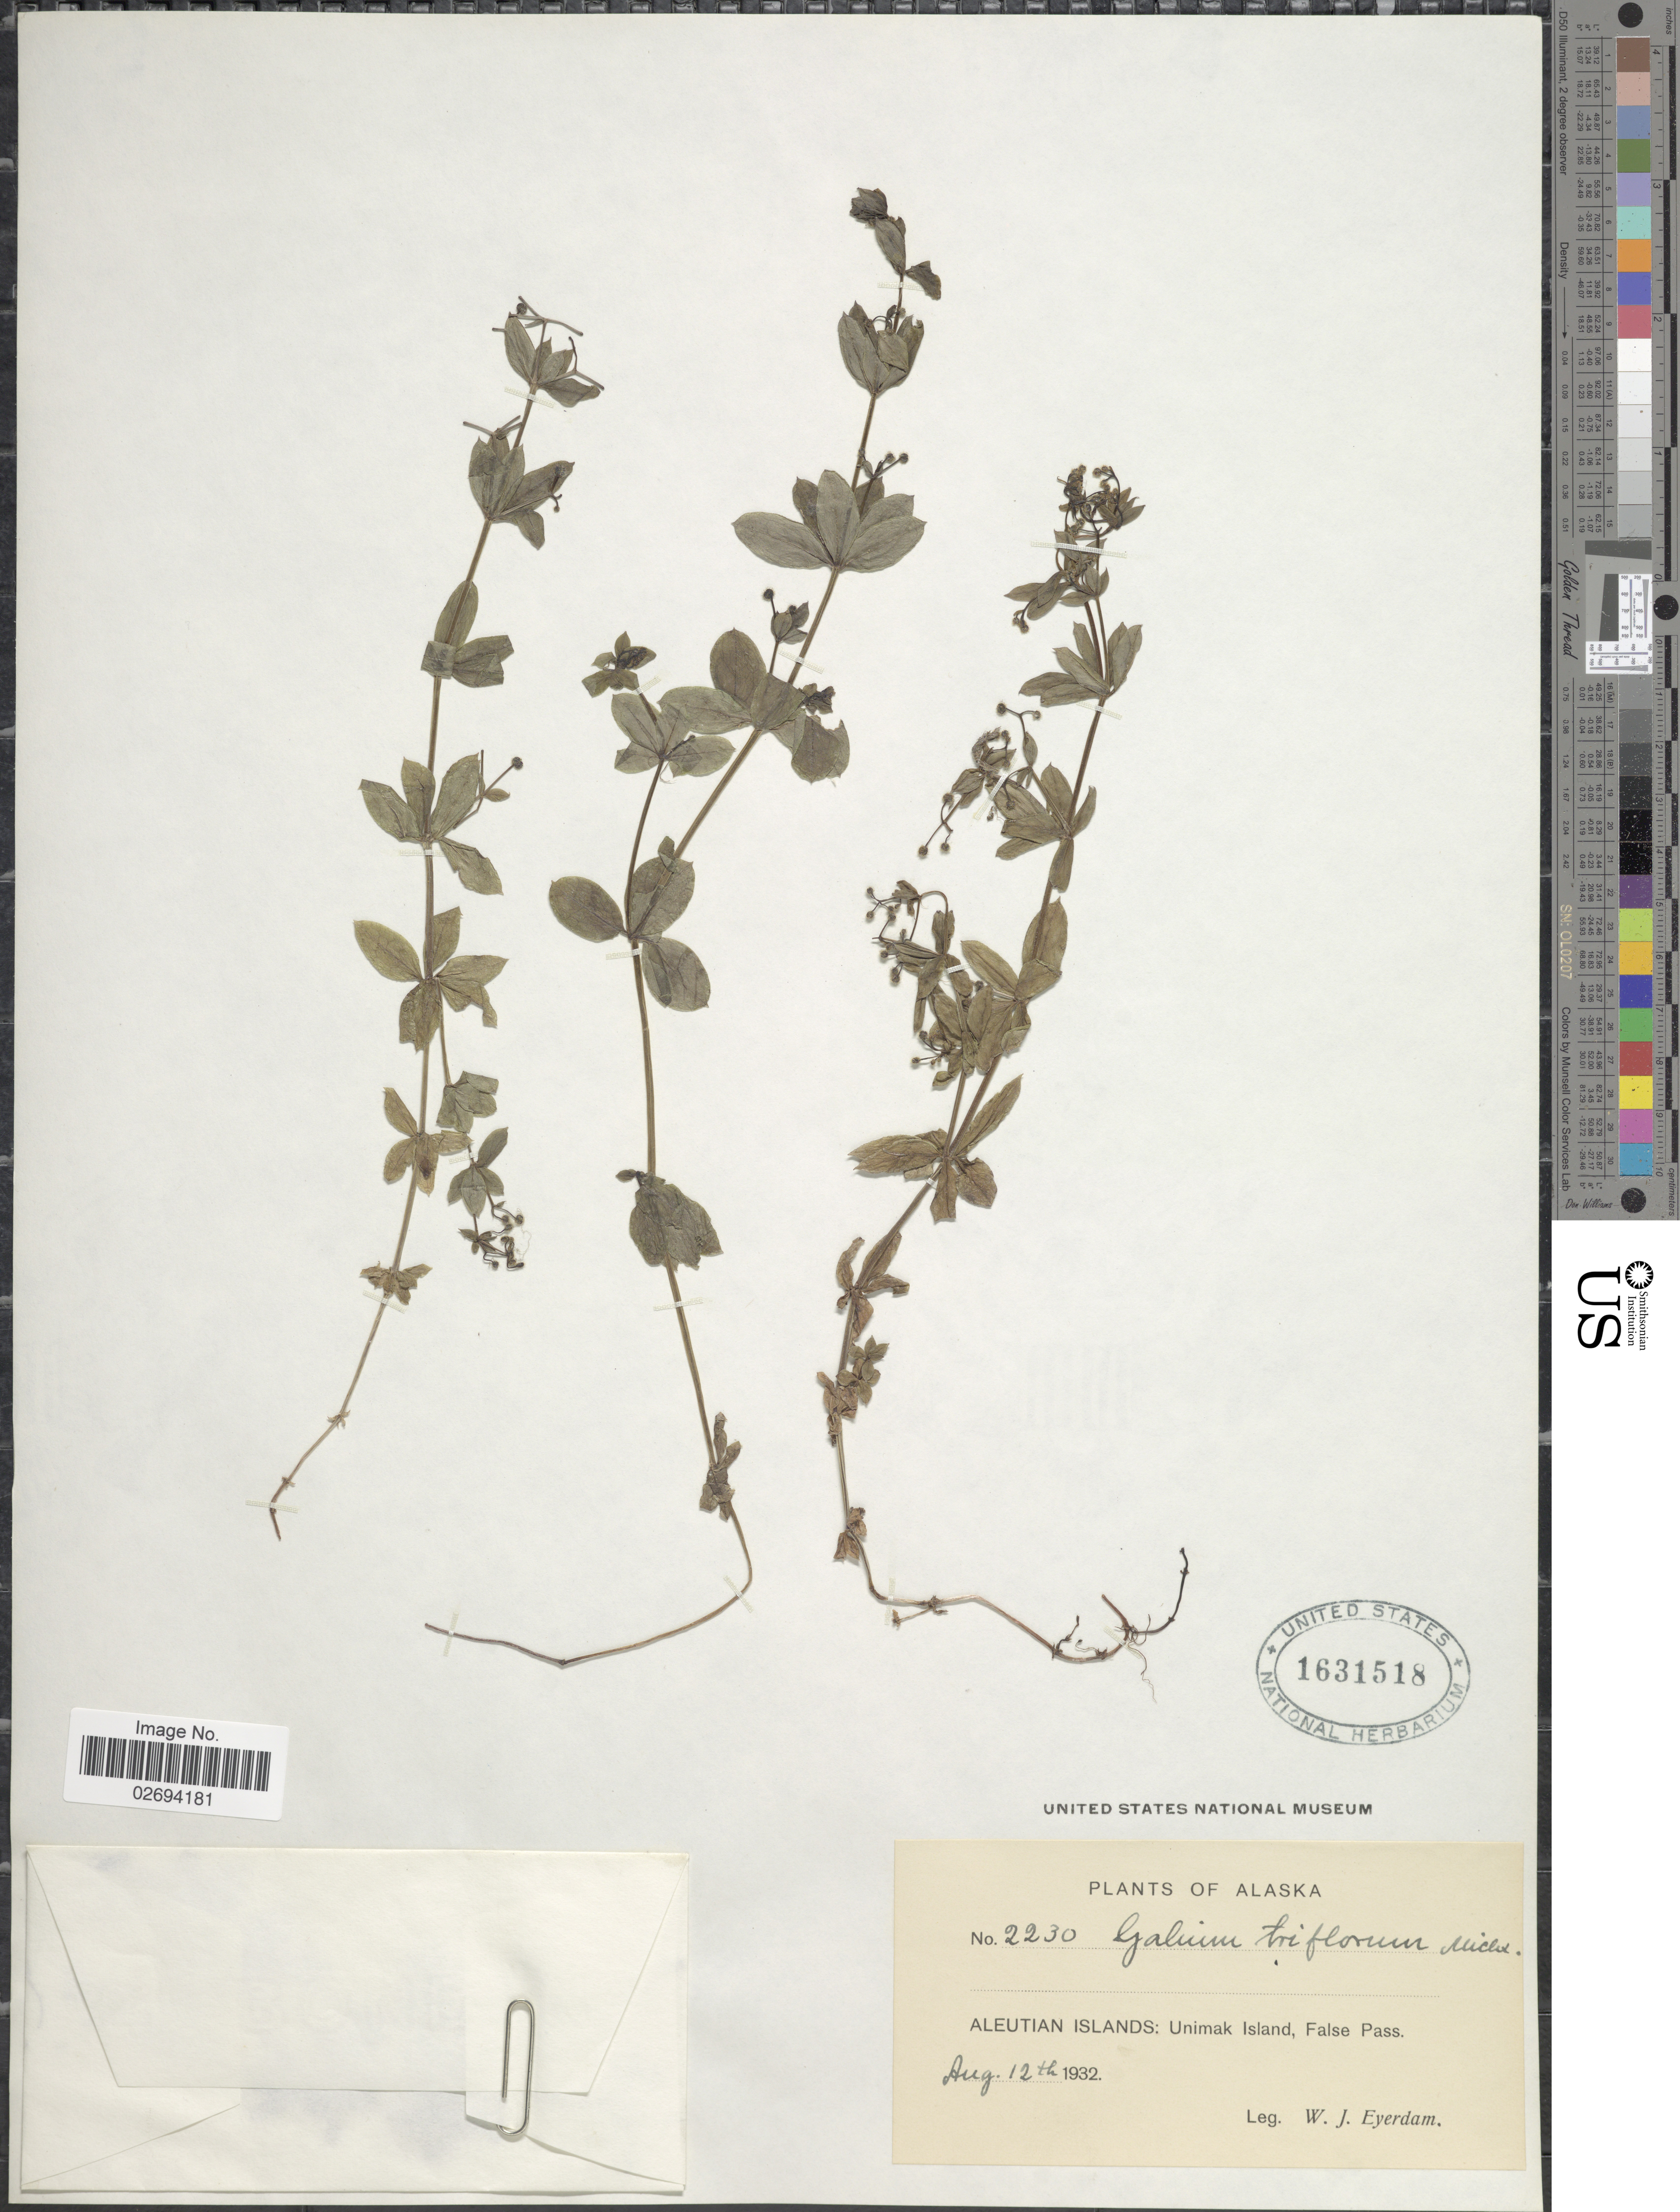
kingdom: Plantae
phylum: Tracheophyta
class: Magnoliopsida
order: Gentianales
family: Rubiaceae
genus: Galium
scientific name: Galium triflorum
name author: Michx.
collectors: W. J. Eyerdam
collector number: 2230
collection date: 1932-08-12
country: United States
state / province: Alaska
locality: Aleutian Islands: Unimak Island, False Pass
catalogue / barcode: US 1631518